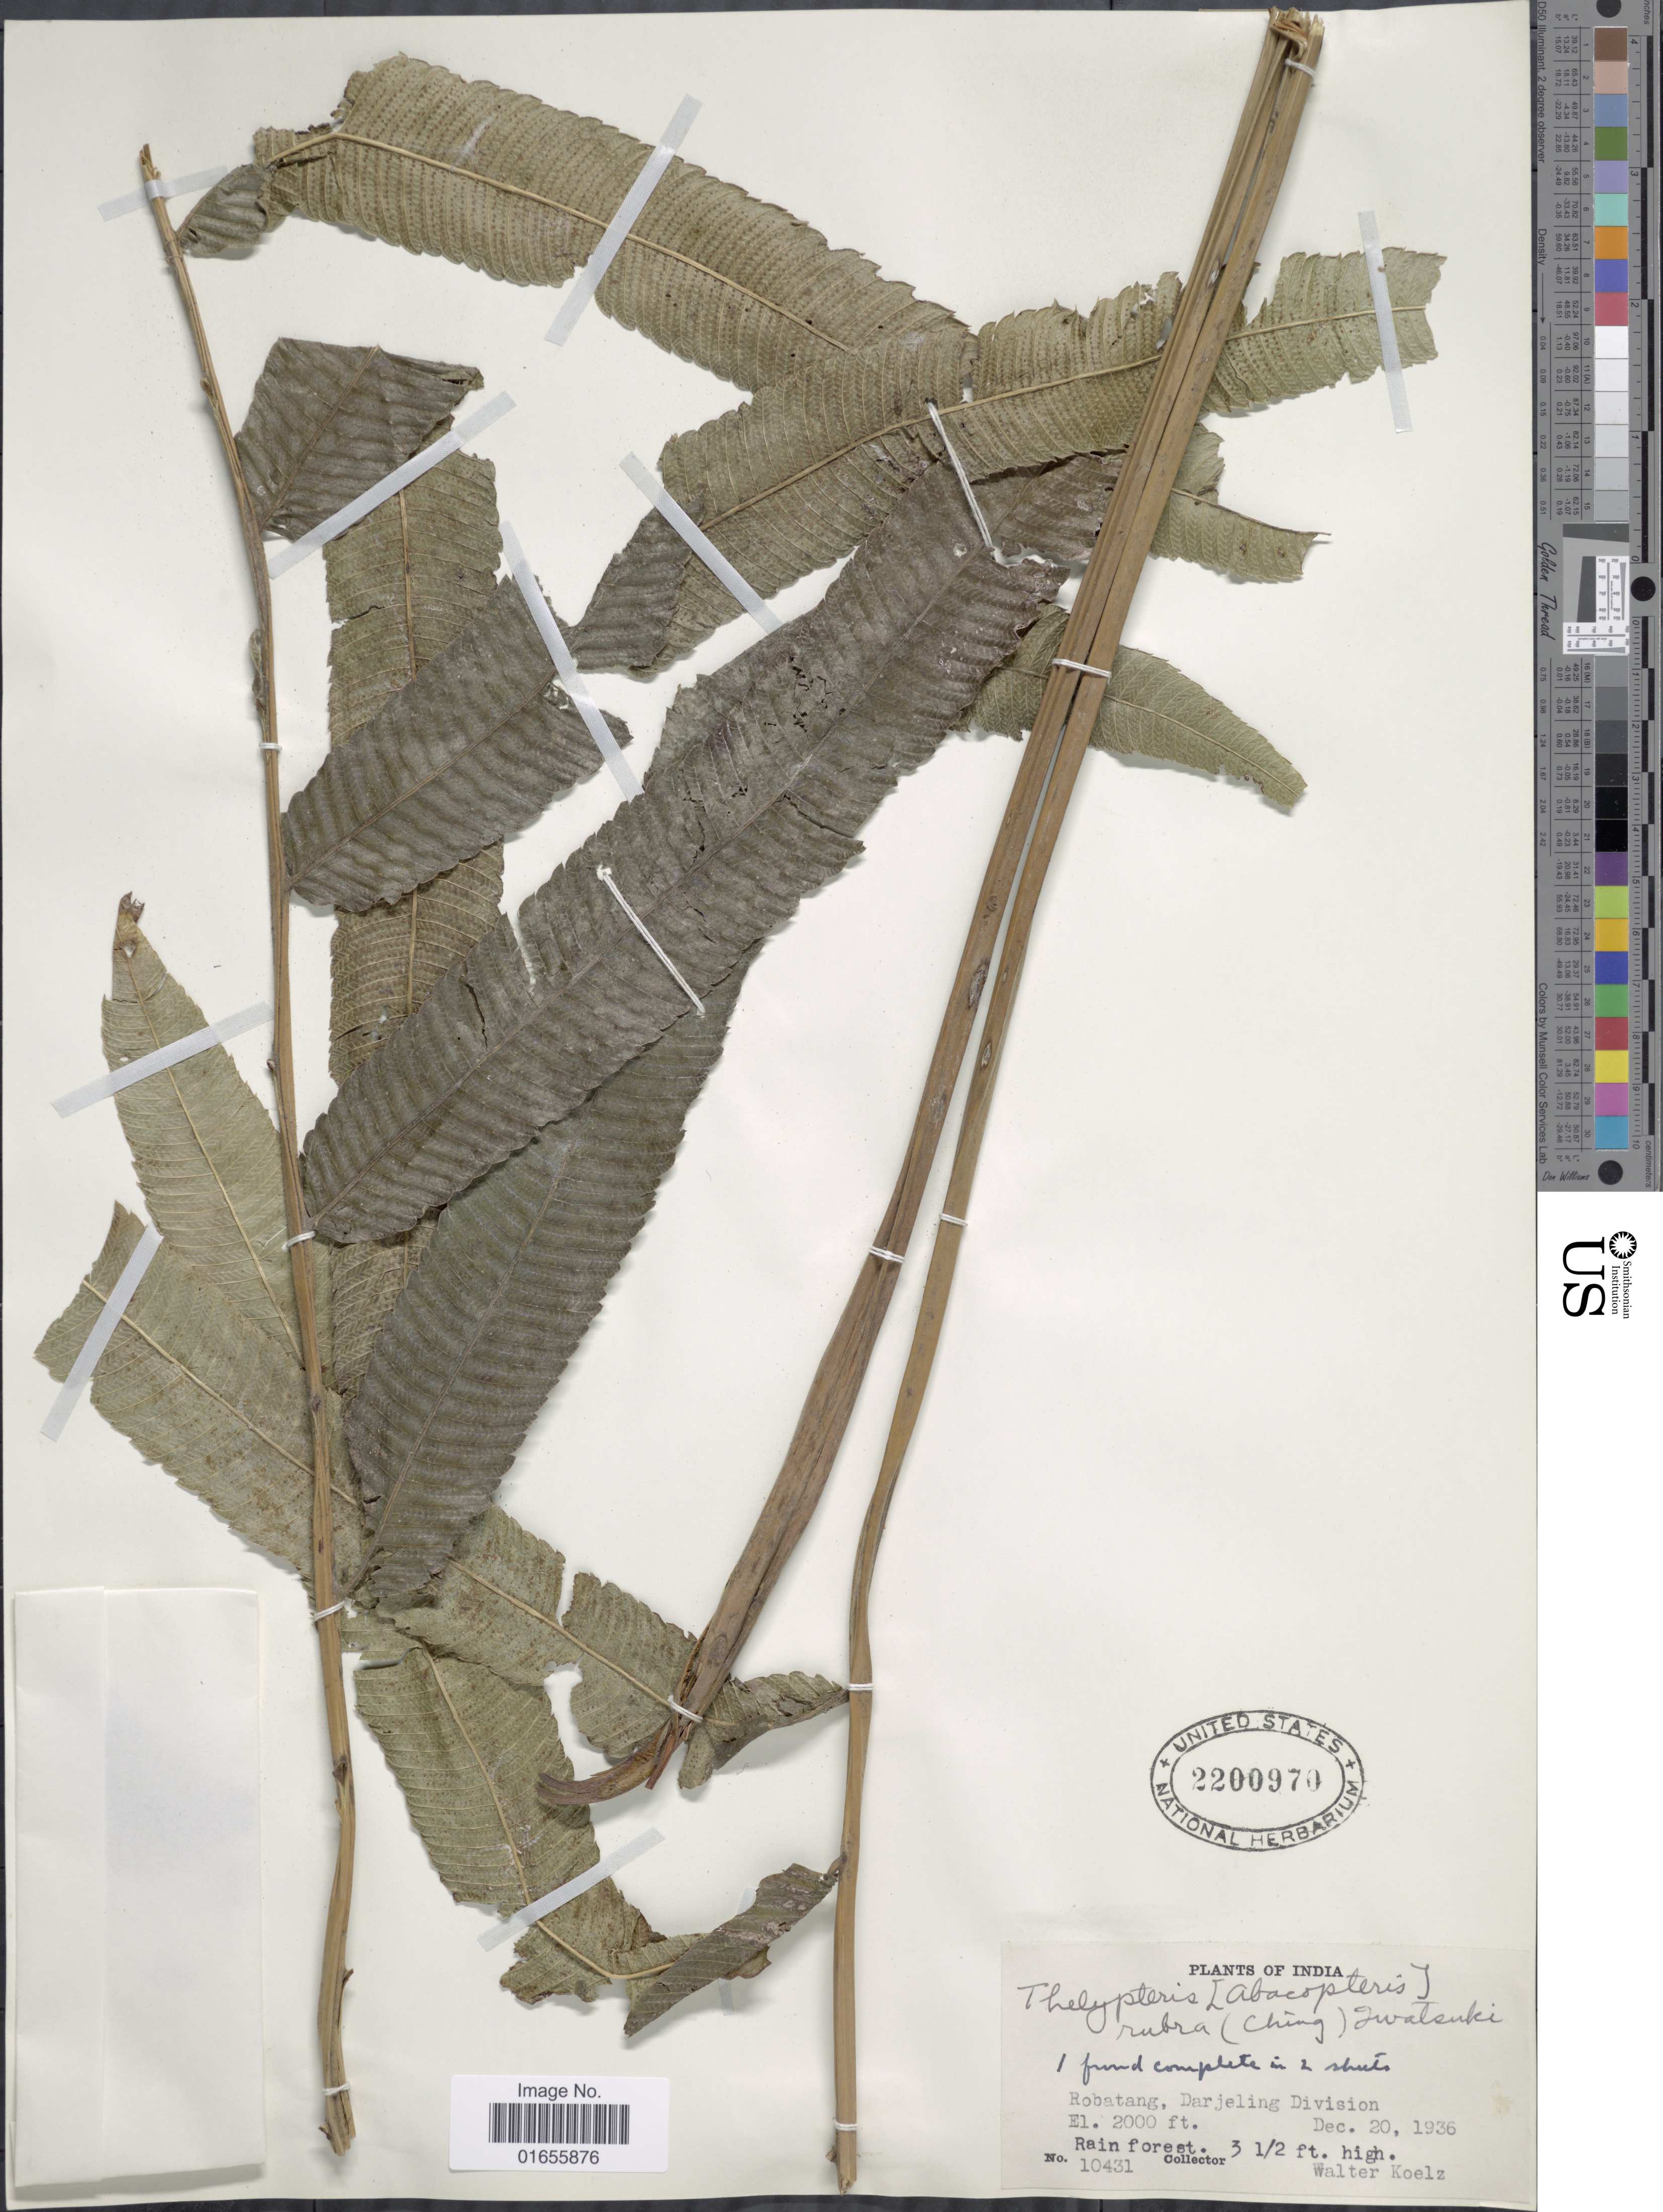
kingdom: Plantae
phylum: Tracheophyta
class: Polypodiopsida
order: Polypodiales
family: Thelypteridaceae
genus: Pronephrium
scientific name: Pronephrium lakhimpurense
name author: (Rosenst.) Holttum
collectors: W. N. Koelz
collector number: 10431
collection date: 1936-12-20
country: India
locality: Robatang, Darleing Division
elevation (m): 610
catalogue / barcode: US 2200970